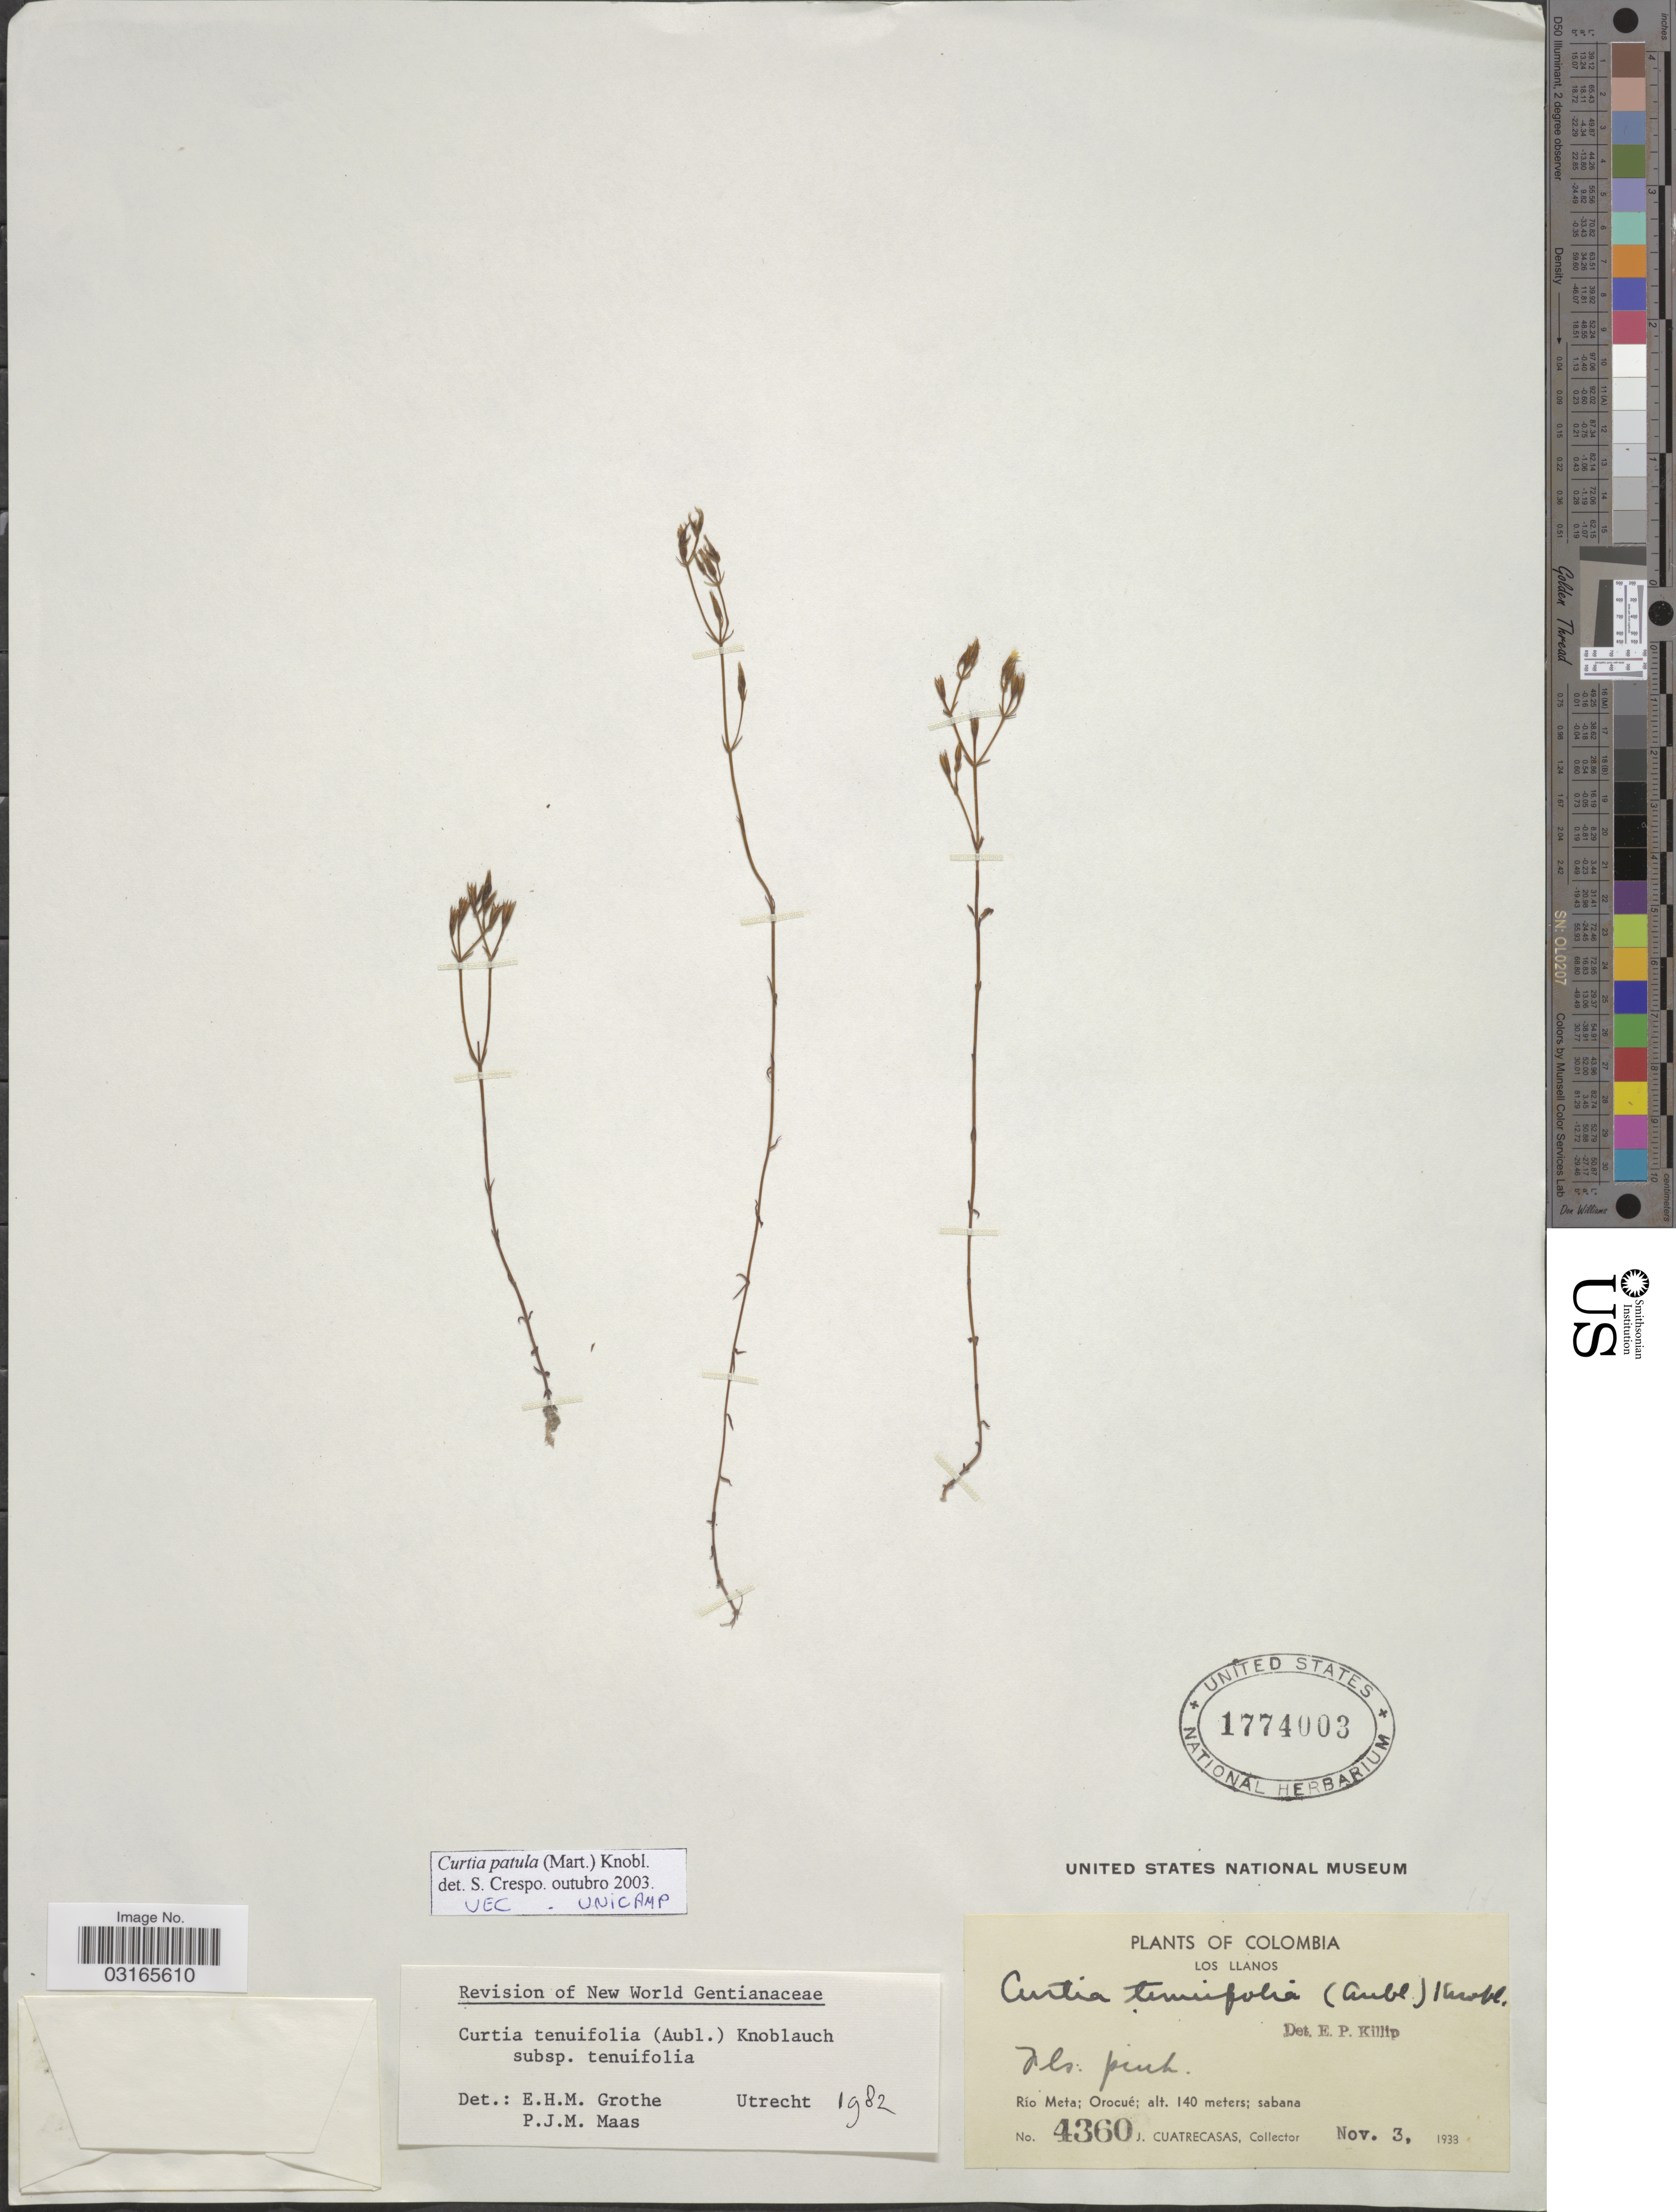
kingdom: Plantae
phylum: Tracheophyta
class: Magnoliopsida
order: Gentianales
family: Gentianaceae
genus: Curtia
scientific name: Curtia patula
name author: (Mart.) Knobl.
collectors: J. Cuatrecasas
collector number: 4360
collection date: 1933-11-03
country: Colombia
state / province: Meta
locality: Los Llanos. Río Meta; Orocué.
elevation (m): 140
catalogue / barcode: US 1774003